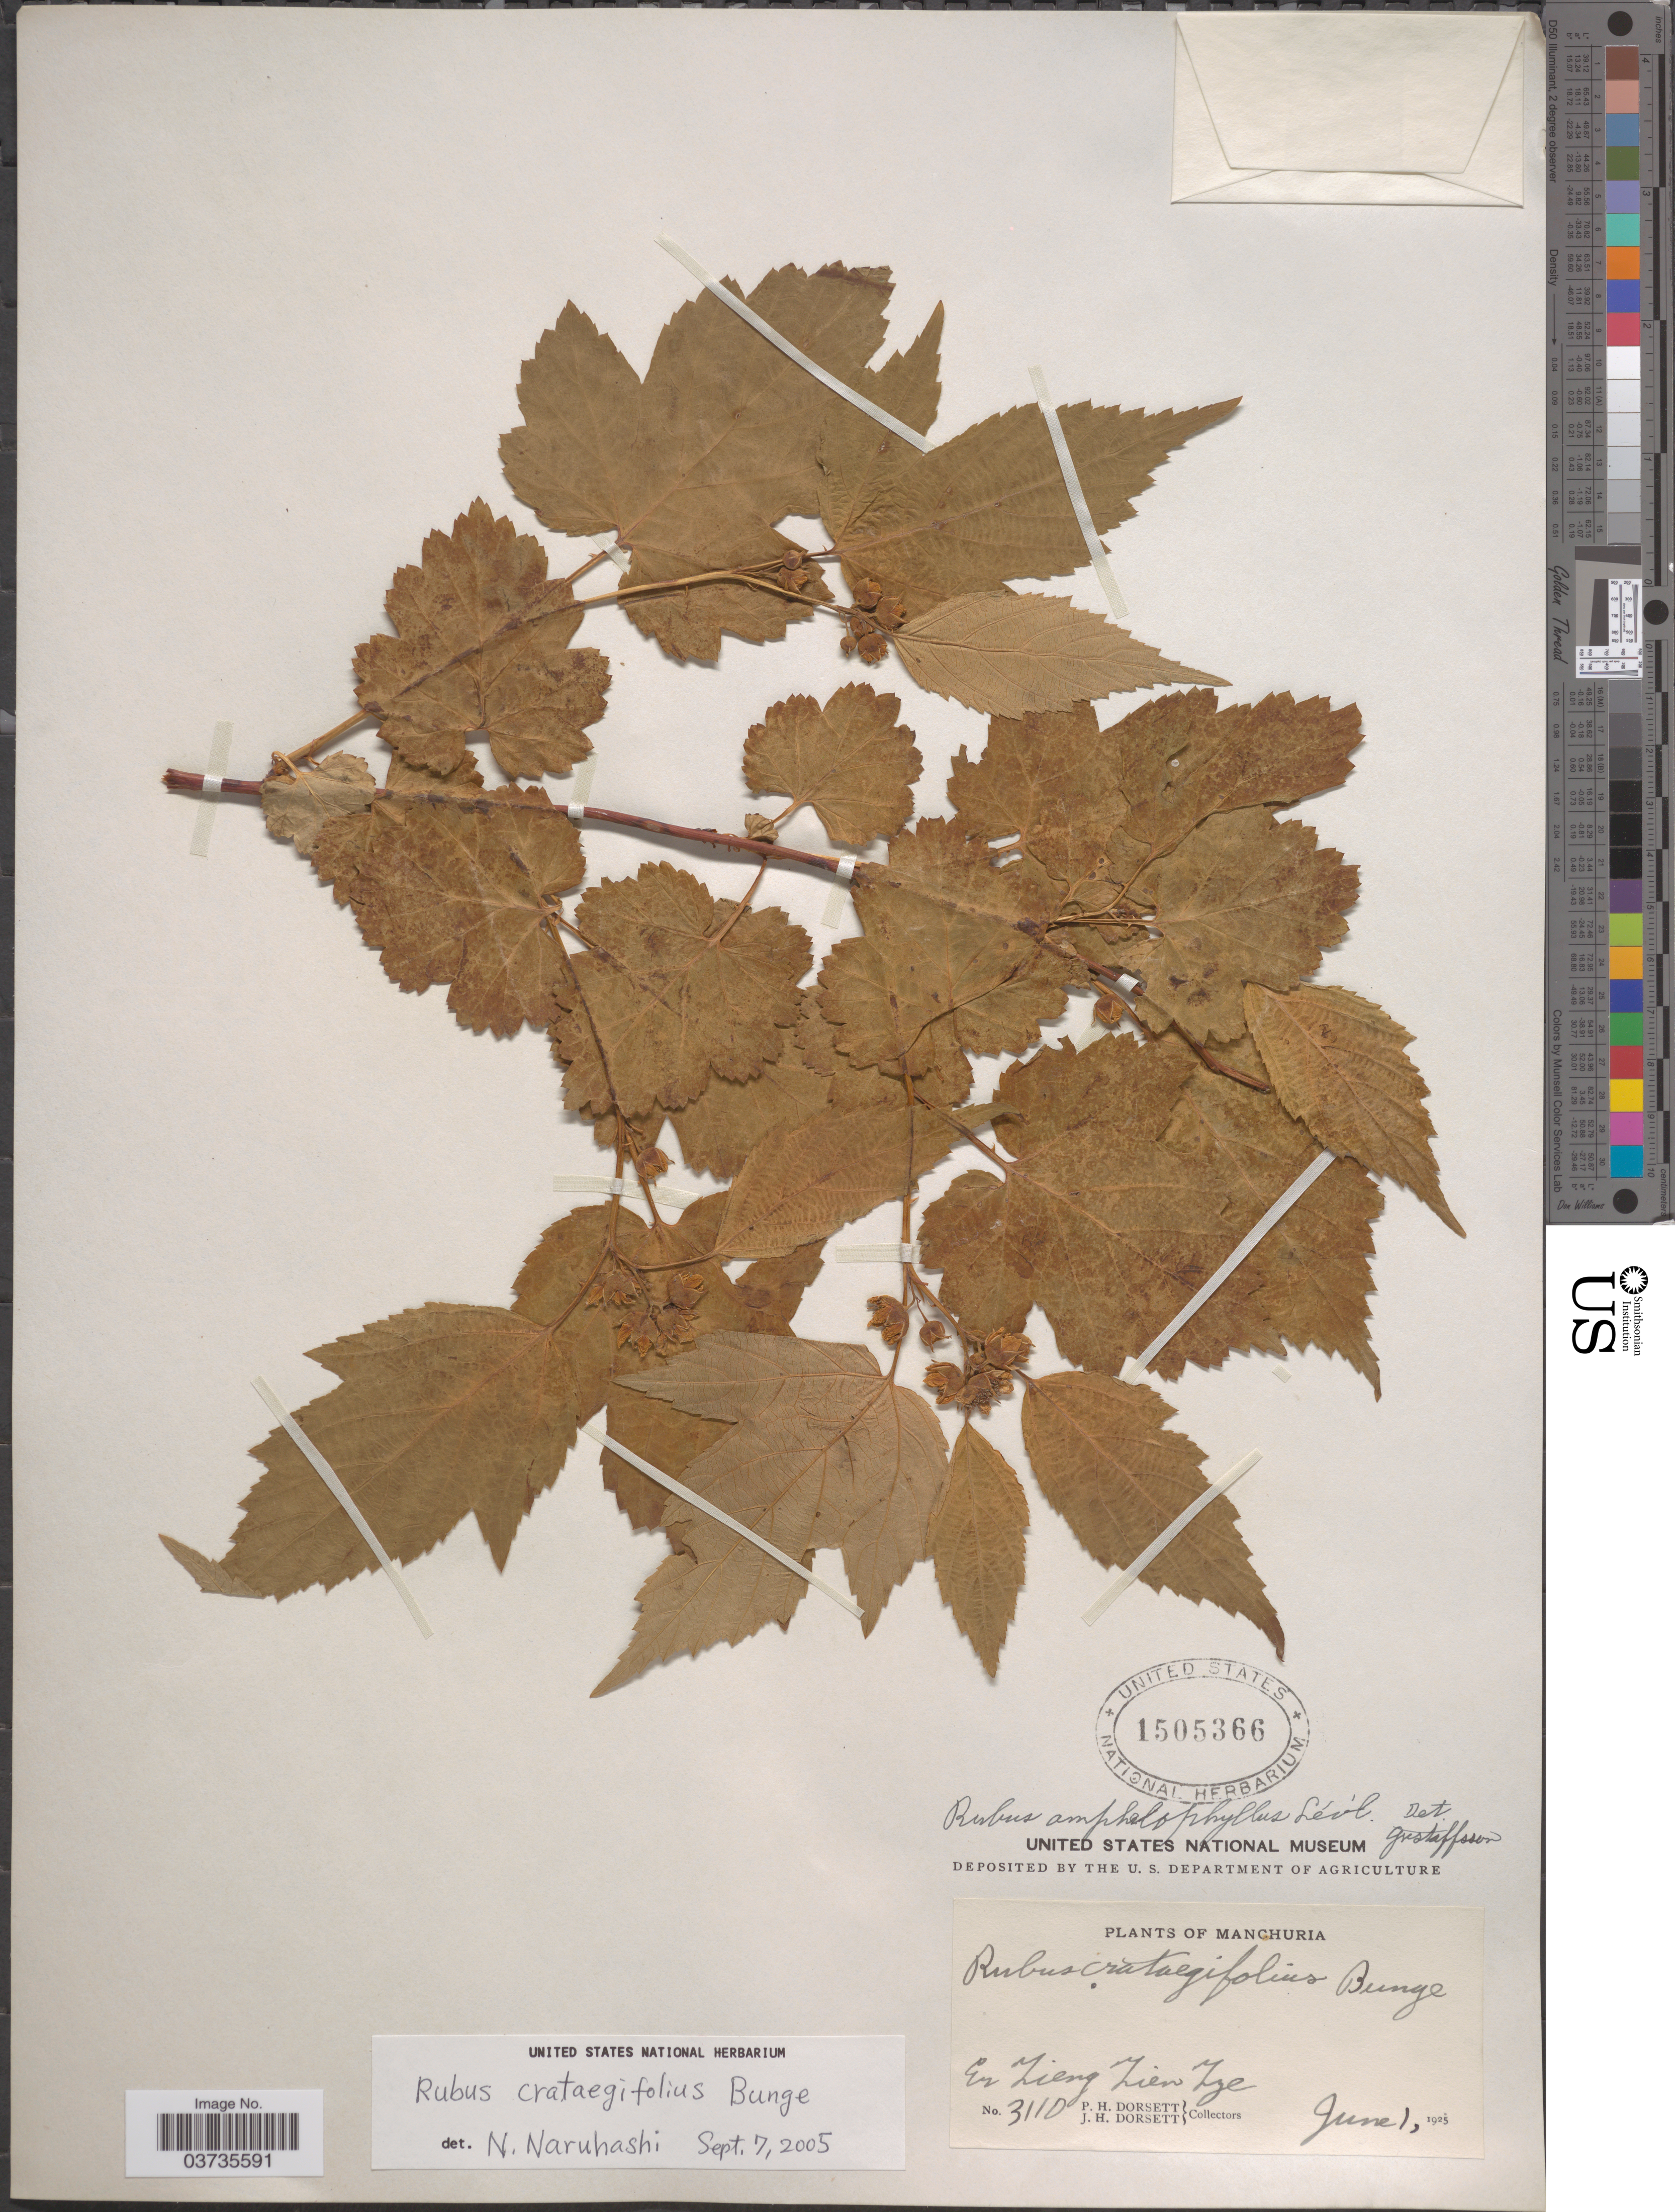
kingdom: Plantae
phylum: Tracheophyta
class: Magnoliopsida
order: Rosales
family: Rosaceae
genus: Rubus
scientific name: Rubus crataegifolius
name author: Bunge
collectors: P. H. Dorsett & J. Dorsett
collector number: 3110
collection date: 1925-06-01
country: China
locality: Manchuria, Er Tieng Tien Tze.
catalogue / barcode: US 1505366